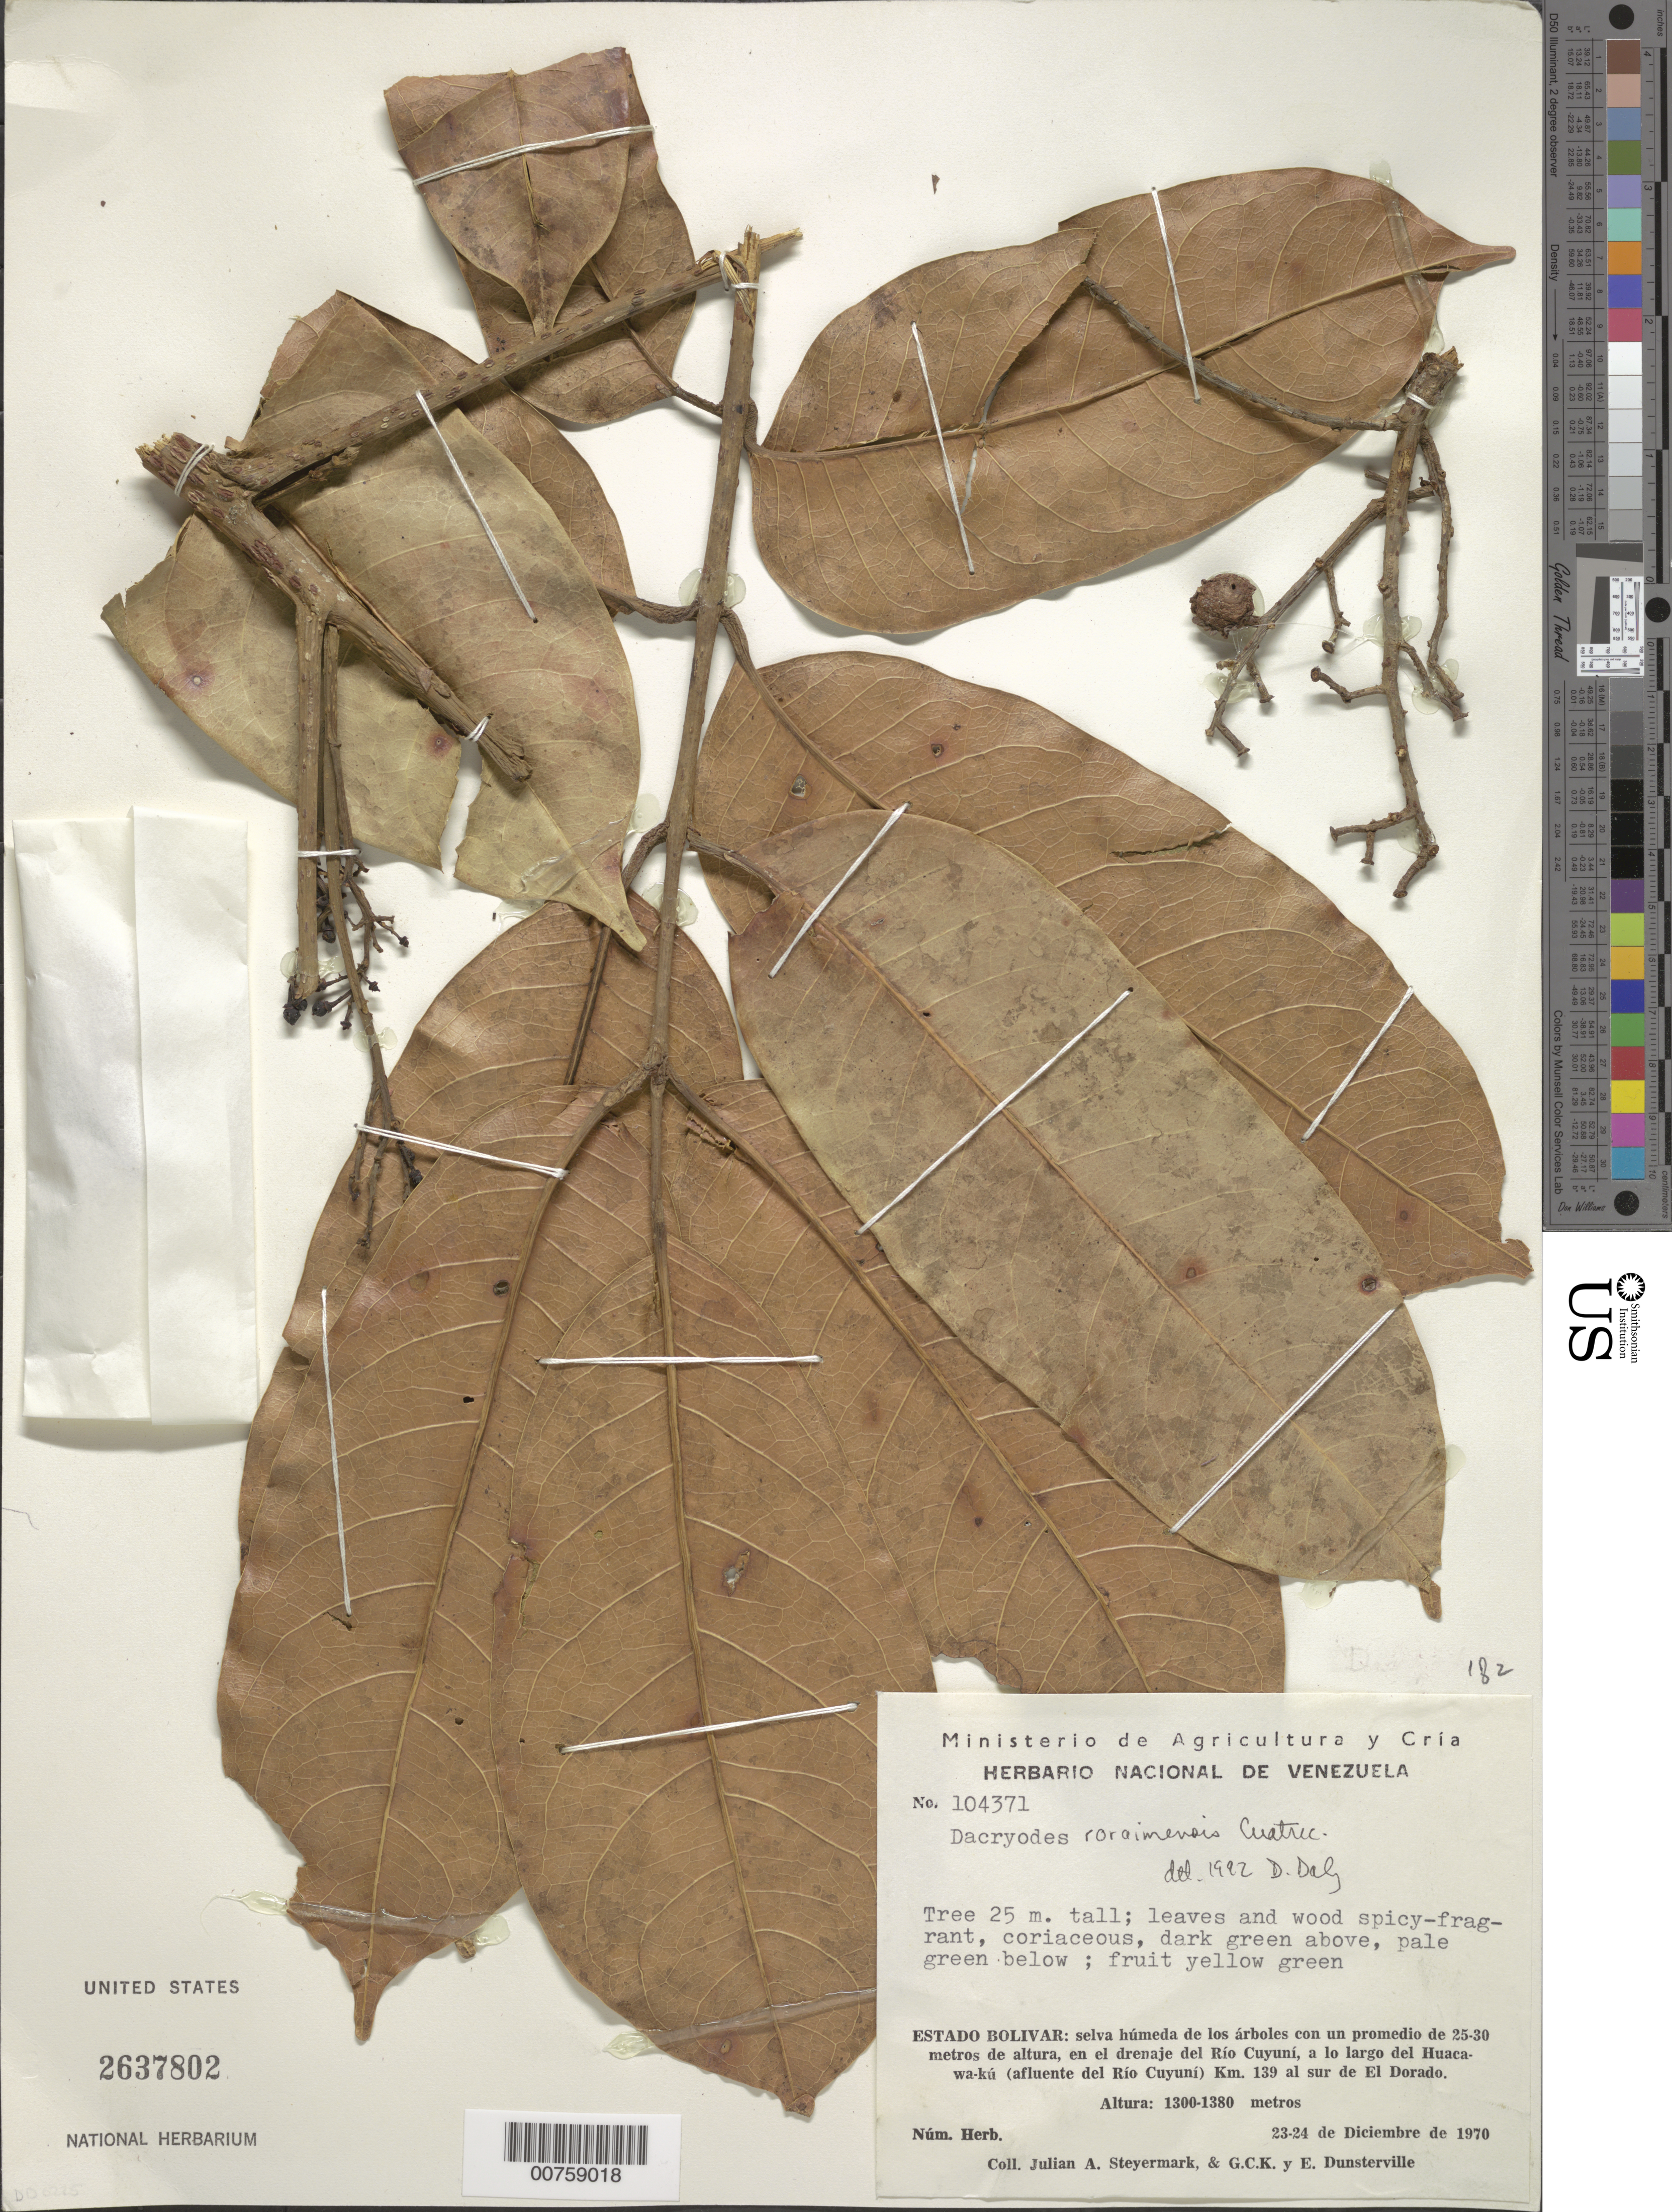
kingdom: Plantae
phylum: Tracheophyta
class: Magnoliopsida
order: Sapindales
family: Burseraceae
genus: Dacryodes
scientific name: Dacryodes roraimensis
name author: Cuatrec.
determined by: Daly, D. C.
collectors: J. Steyermark, G. C. K. Dunsterville & E. Dunsterville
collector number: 104371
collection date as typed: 23-Dec-70 to 24-Dec-70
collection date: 1970-12-23/1970-12-24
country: Venezuela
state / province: Bolívar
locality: Río Cuyuni drainage, Huacawa-kú (afluente del Río Cuyuni), S of El Dorado, km 139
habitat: Selva húmeda de los arboles con un promedio de 25-30 metros de alturaen el drenaje del rio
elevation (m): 1300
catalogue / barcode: US 2637802